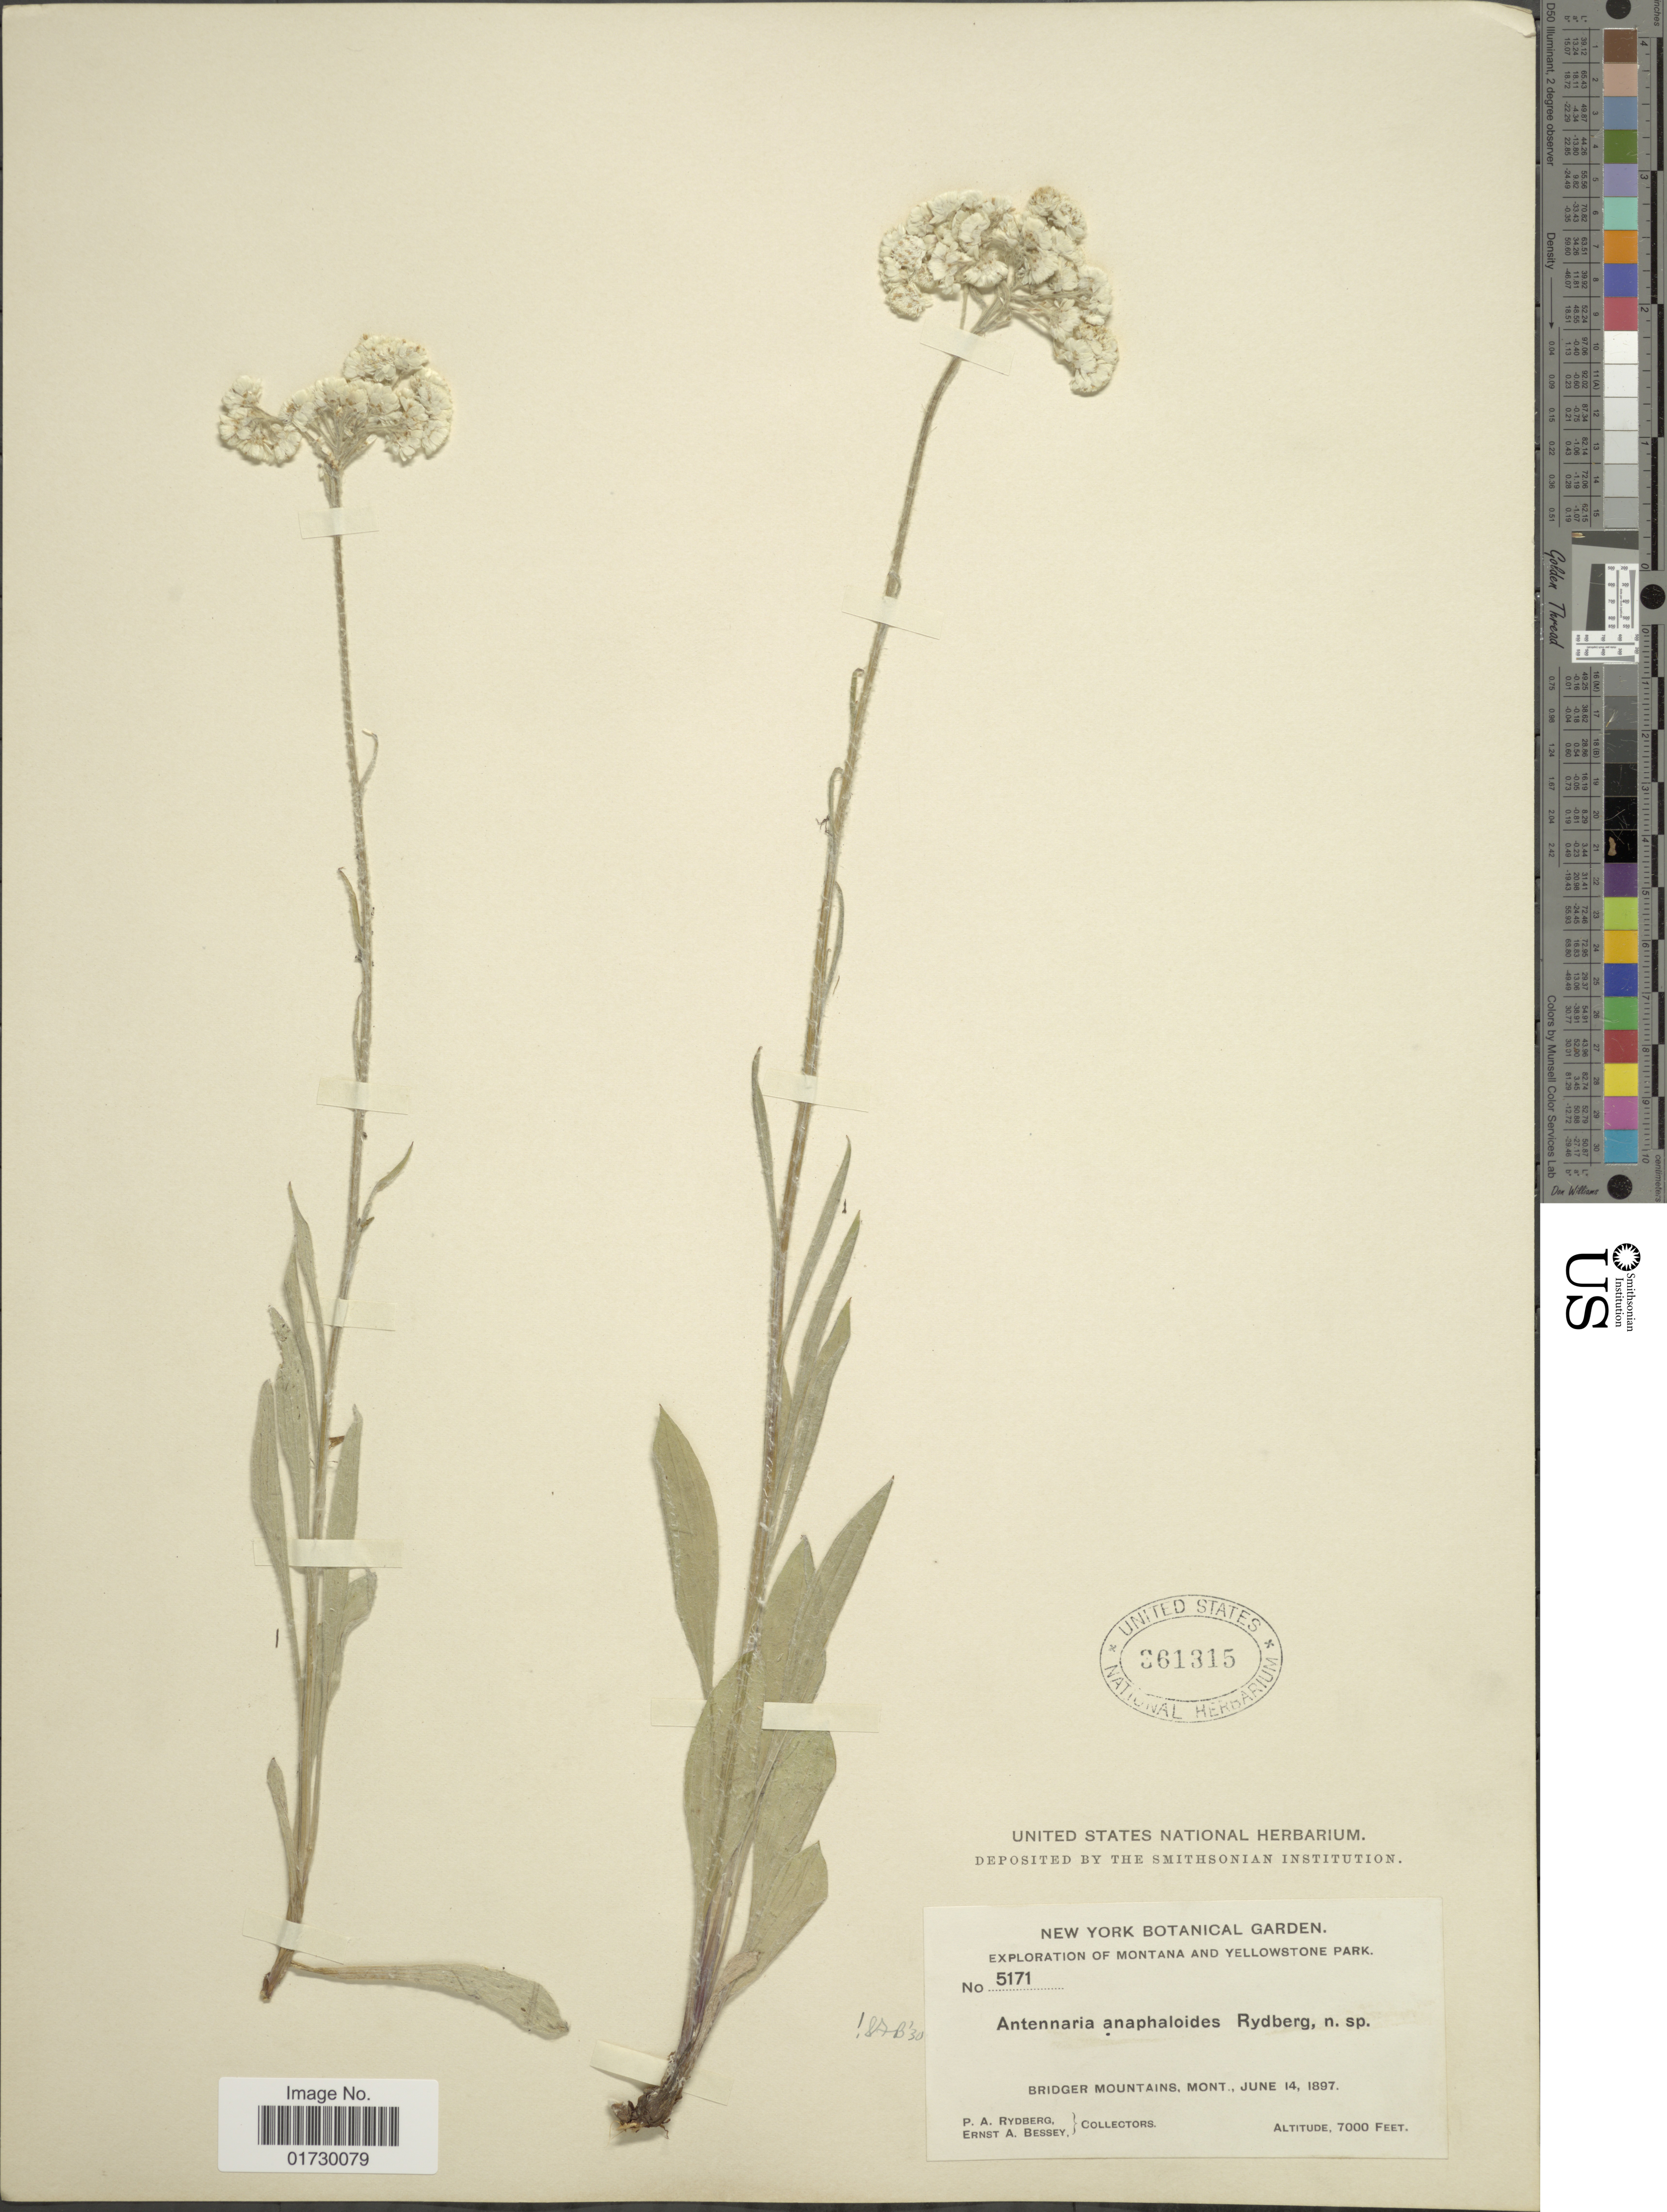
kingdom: Plantae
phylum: Tracheophyta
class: Magnoliopsida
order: Asterales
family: Asteraceae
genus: Antennaria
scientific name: Antennaria anaphaloides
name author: Rydb.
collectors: P. A. Rydberg & E. A. Bessey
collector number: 5171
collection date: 1897-06-14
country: United States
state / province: Montana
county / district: Gallatin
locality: Bridger Mountains, Mont,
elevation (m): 2134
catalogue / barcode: US 361315